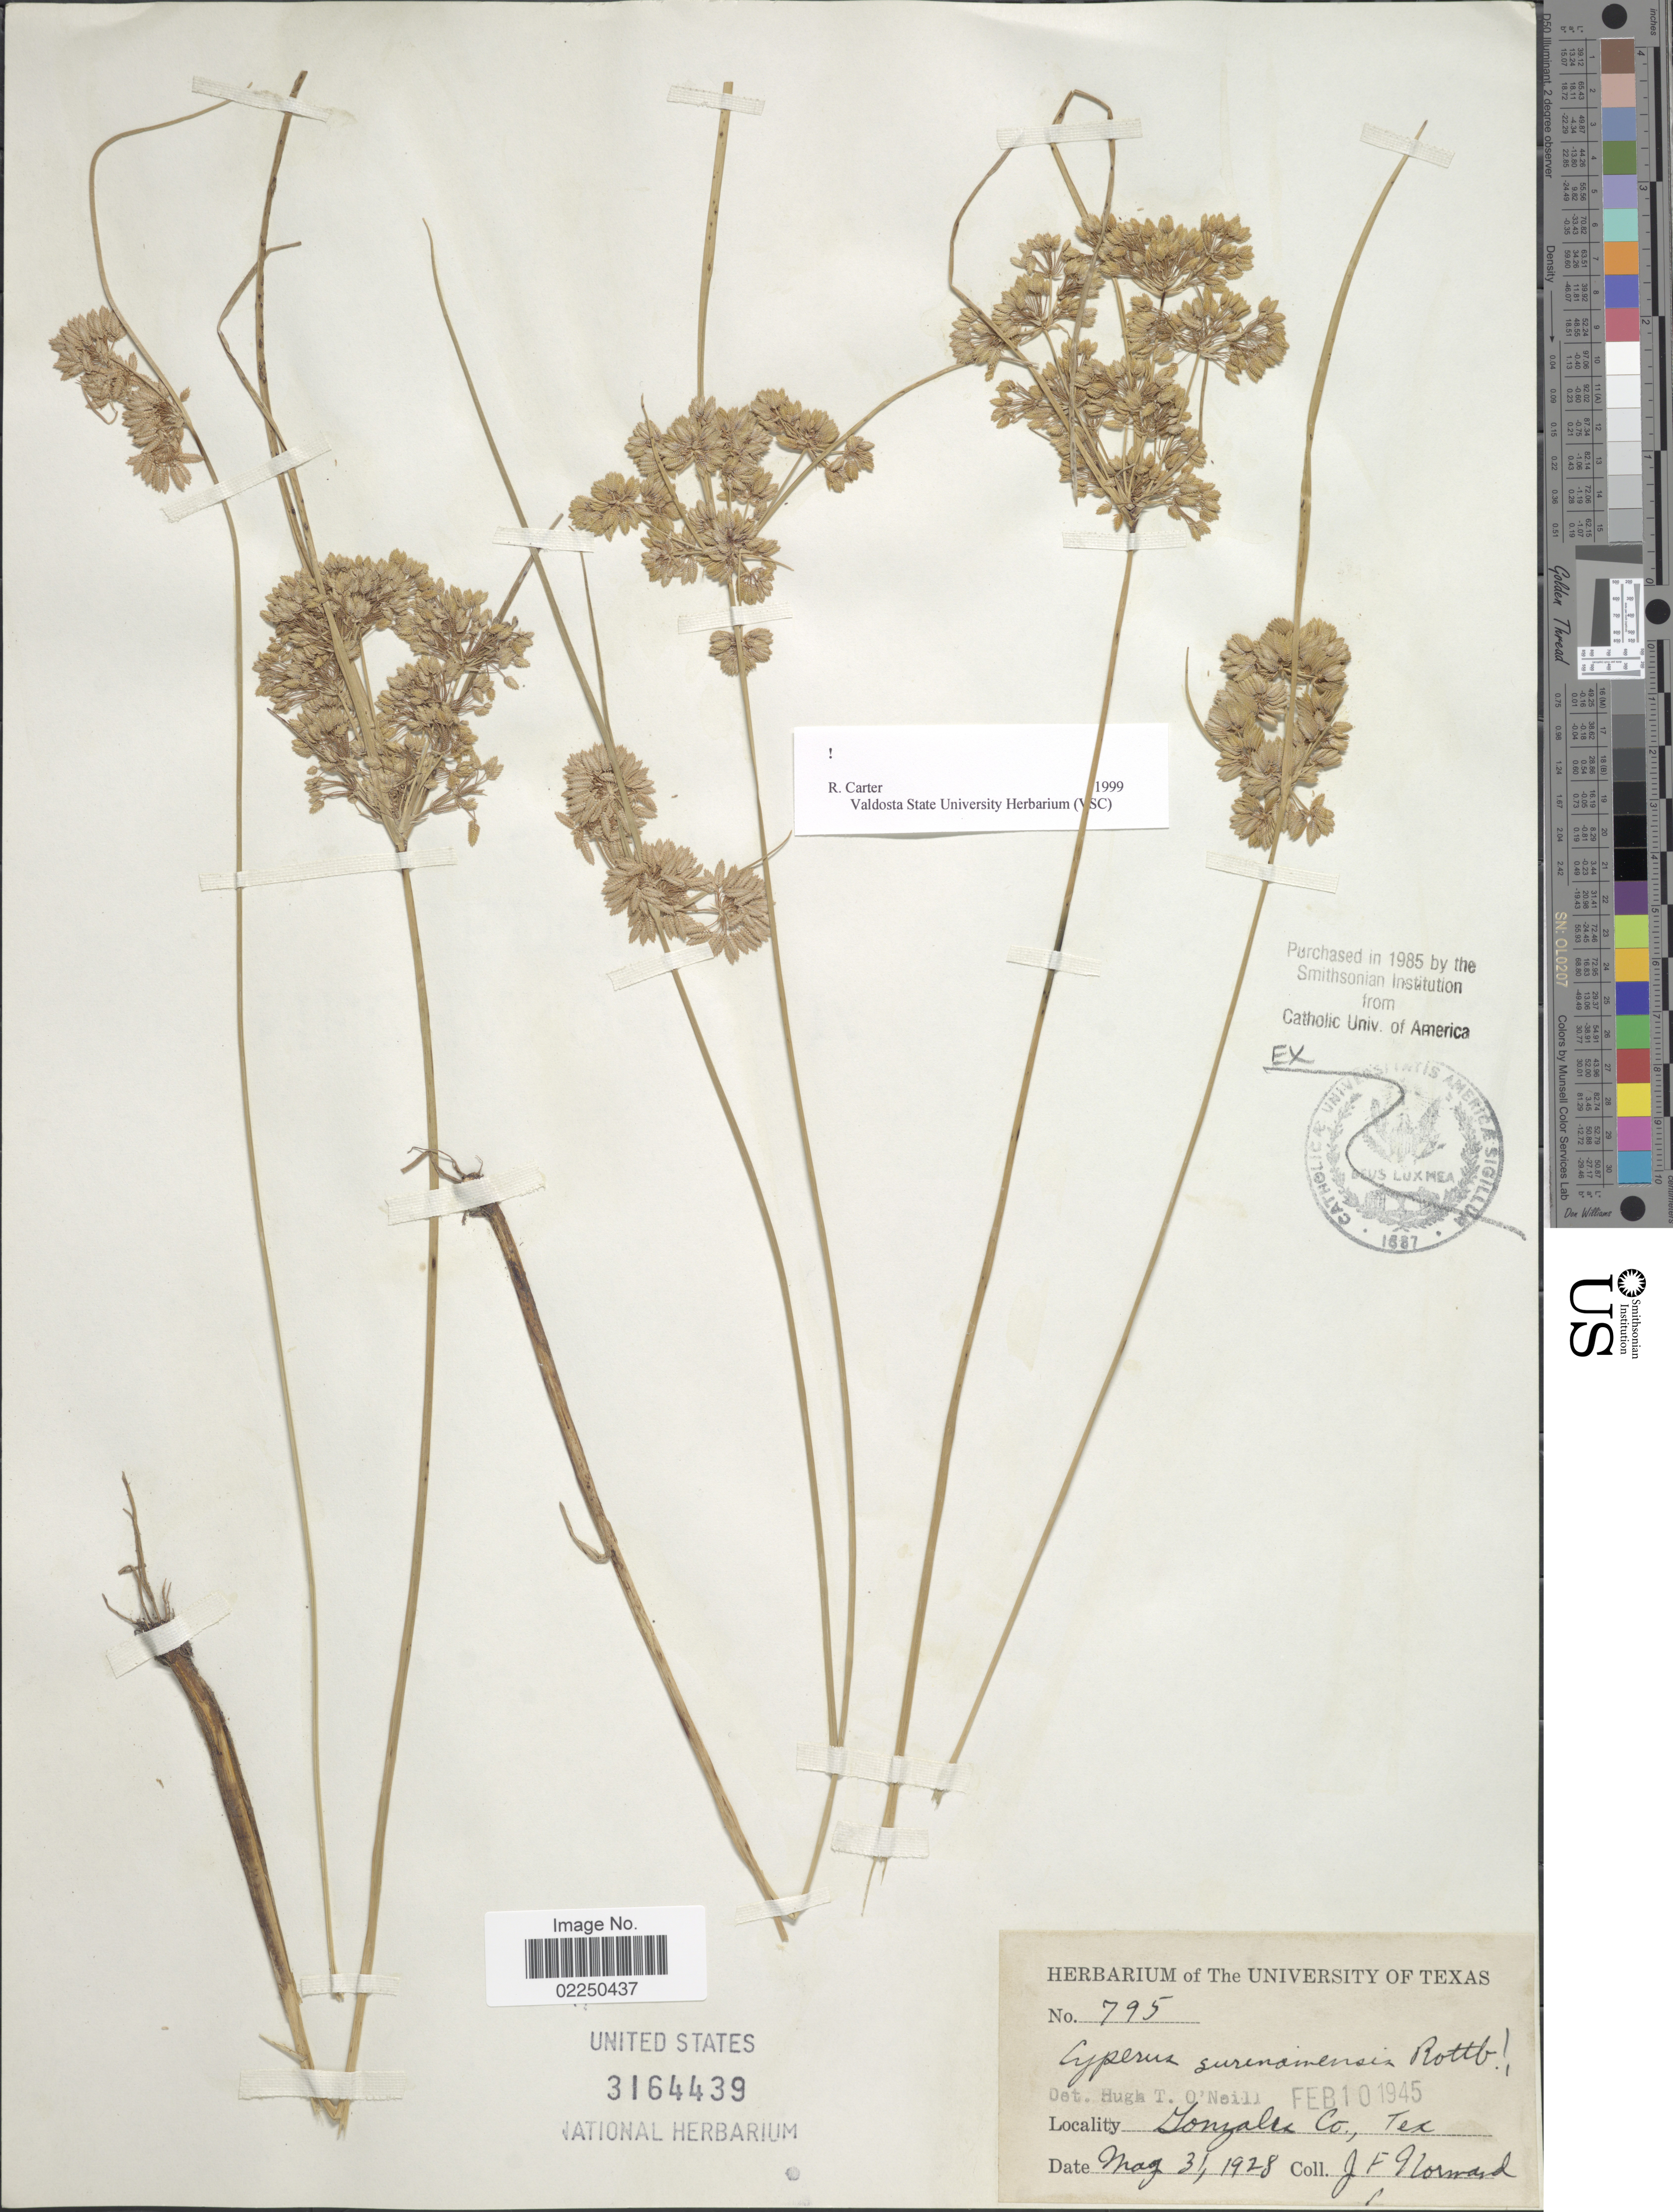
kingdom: Plantae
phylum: Tracheophyta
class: Liliopsida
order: Poales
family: Cyperaceae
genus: Cyperus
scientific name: Cyperus surinamensis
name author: Rottb.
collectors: J. Normand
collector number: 795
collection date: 1928-05-31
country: United States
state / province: Texas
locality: Gonzales Co.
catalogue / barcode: US 3164439